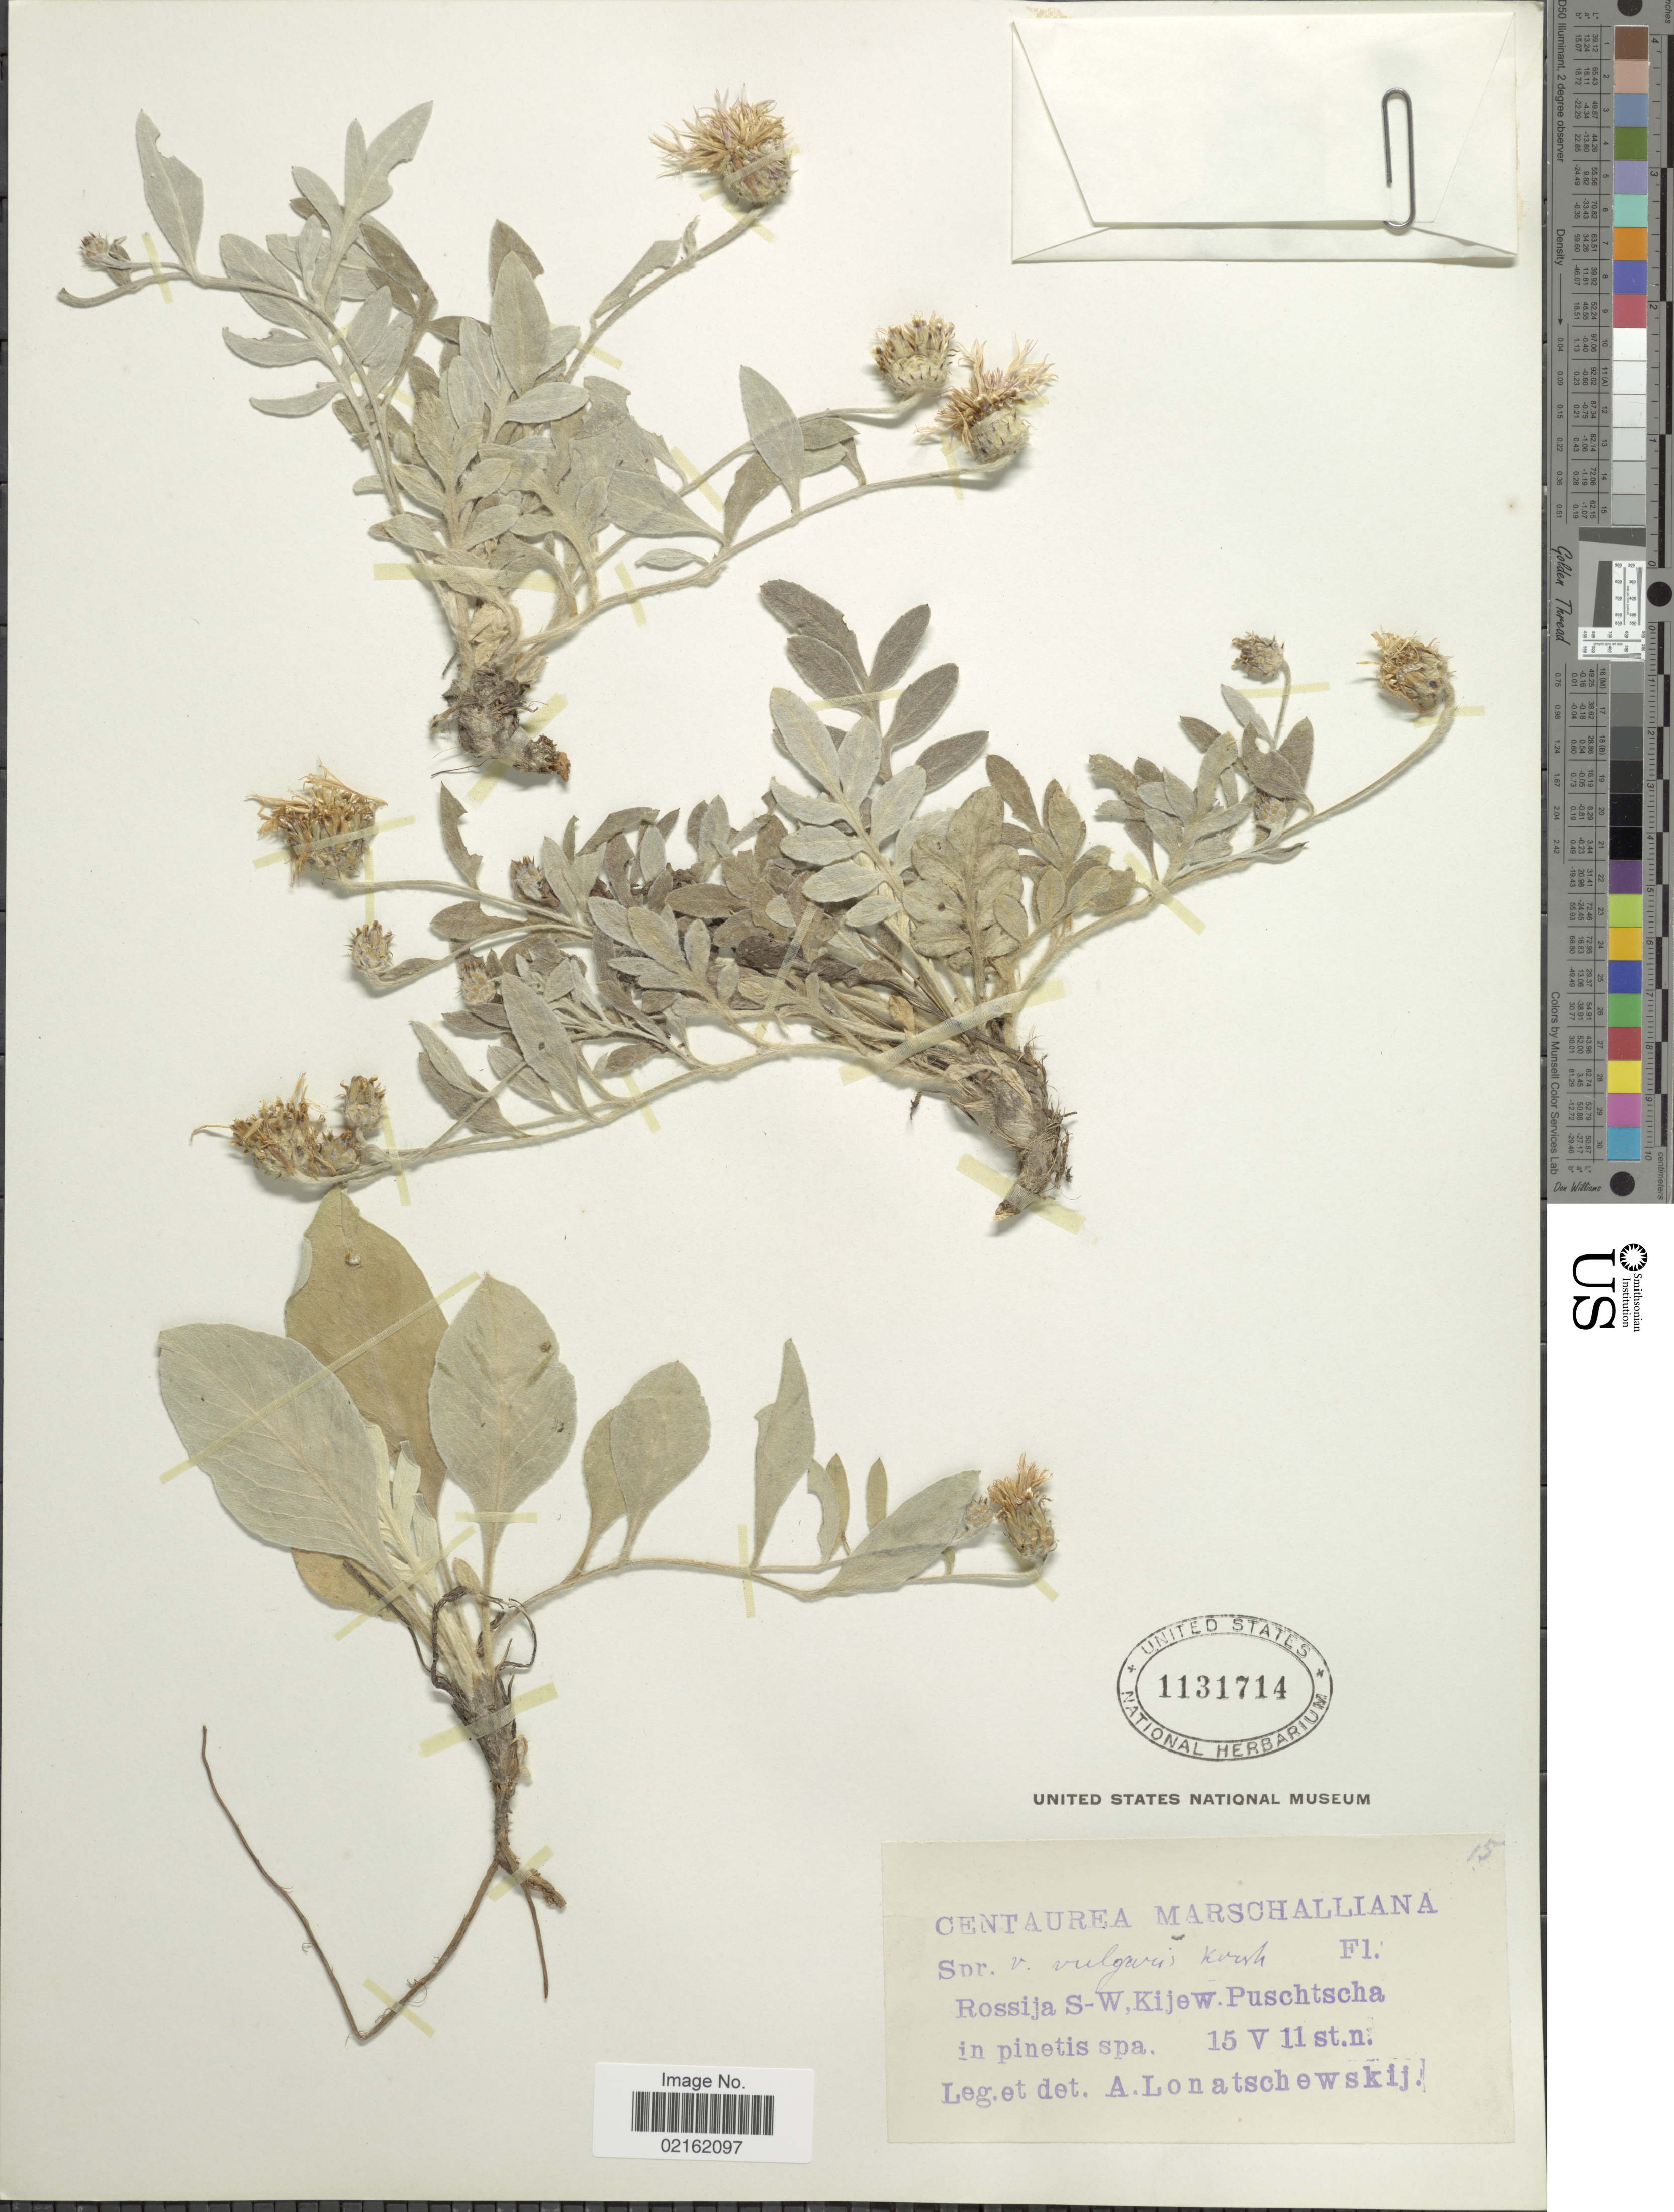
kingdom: Plantae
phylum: Tracheophyta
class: Magnoliopsida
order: Asterales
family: Asteraceae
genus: Psephellus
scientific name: Psephellus marschallianus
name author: (A. Spreng.) K. Koch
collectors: A. Lonatschewskij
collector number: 15?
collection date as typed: Transcribed d/m/y: 15/5/11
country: Ukraine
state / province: Kiev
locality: Rossija S-W, Kijew Puschtscha in pinetis spa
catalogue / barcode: US 1131714